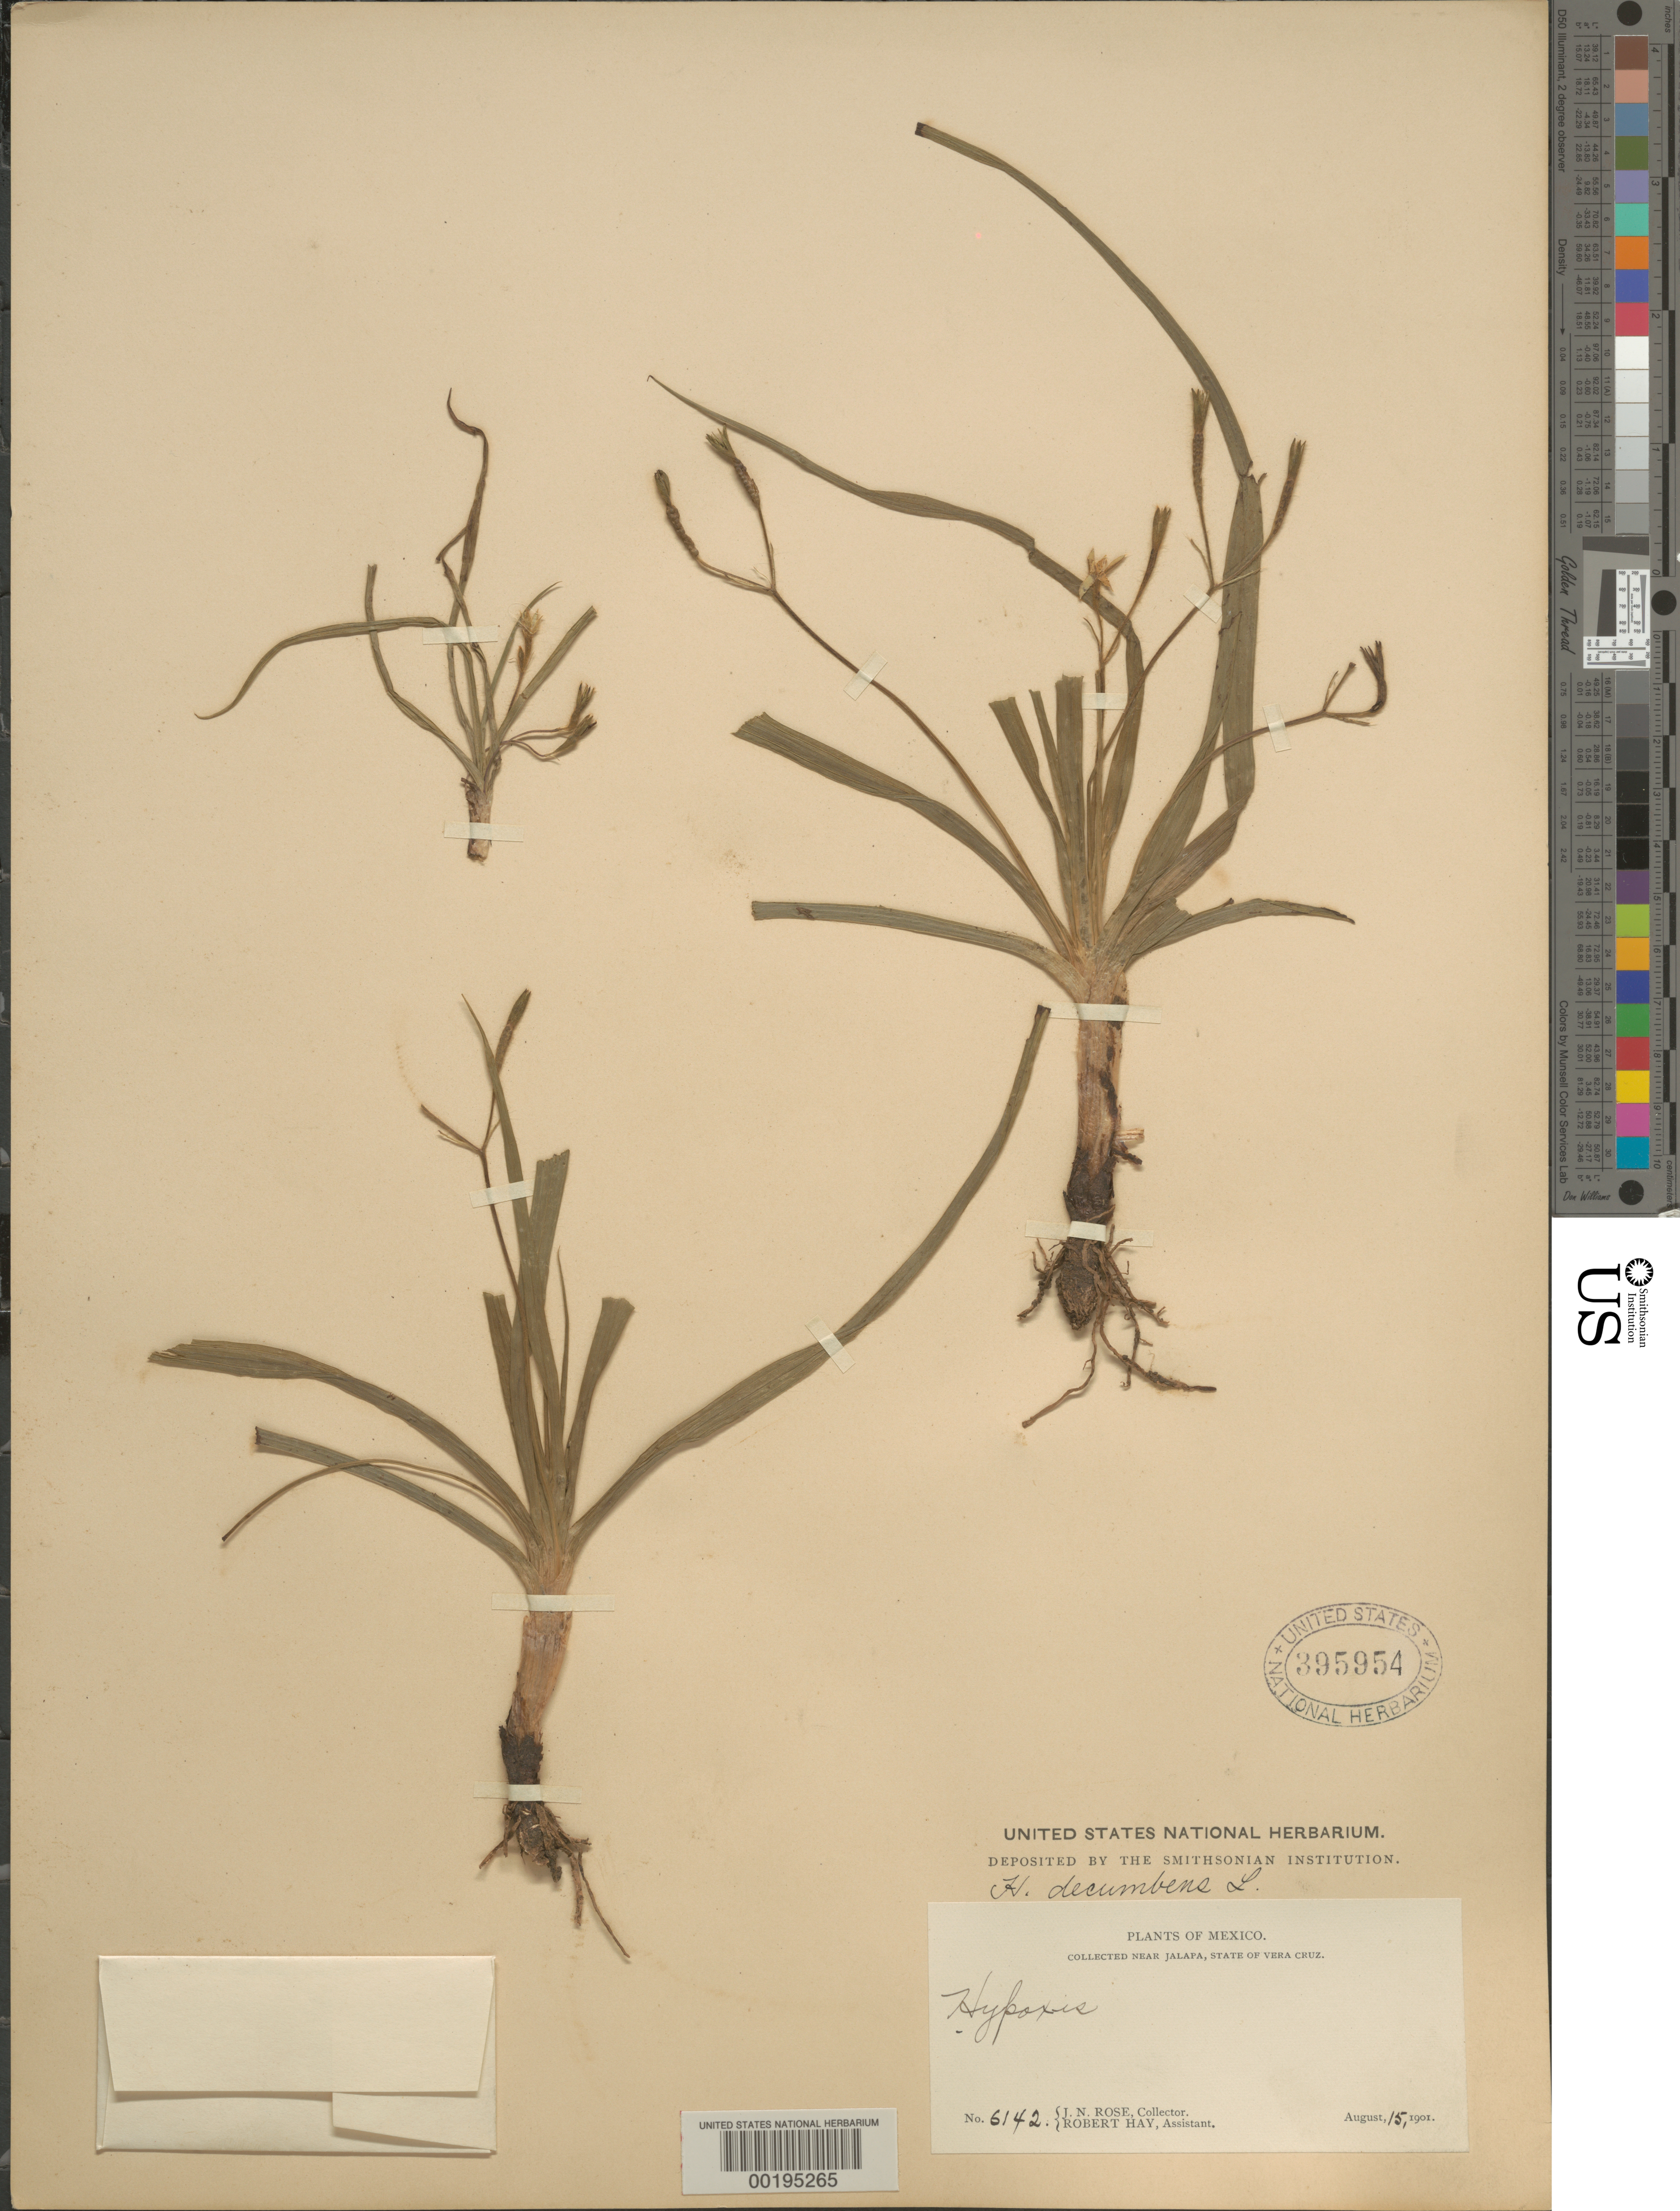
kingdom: Plantae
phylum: Tracheophyta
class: Liliopsida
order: Asparagales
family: Hypoxidaceae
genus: Hypoxis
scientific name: Hypoxis decumbens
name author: L.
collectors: J. N. Rose & R. H. Hay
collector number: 6142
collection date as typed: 15 Aug 1901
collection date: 1901-08-15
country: Mexico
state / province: Veracruz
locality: Near jalapa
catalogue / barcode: US 395954